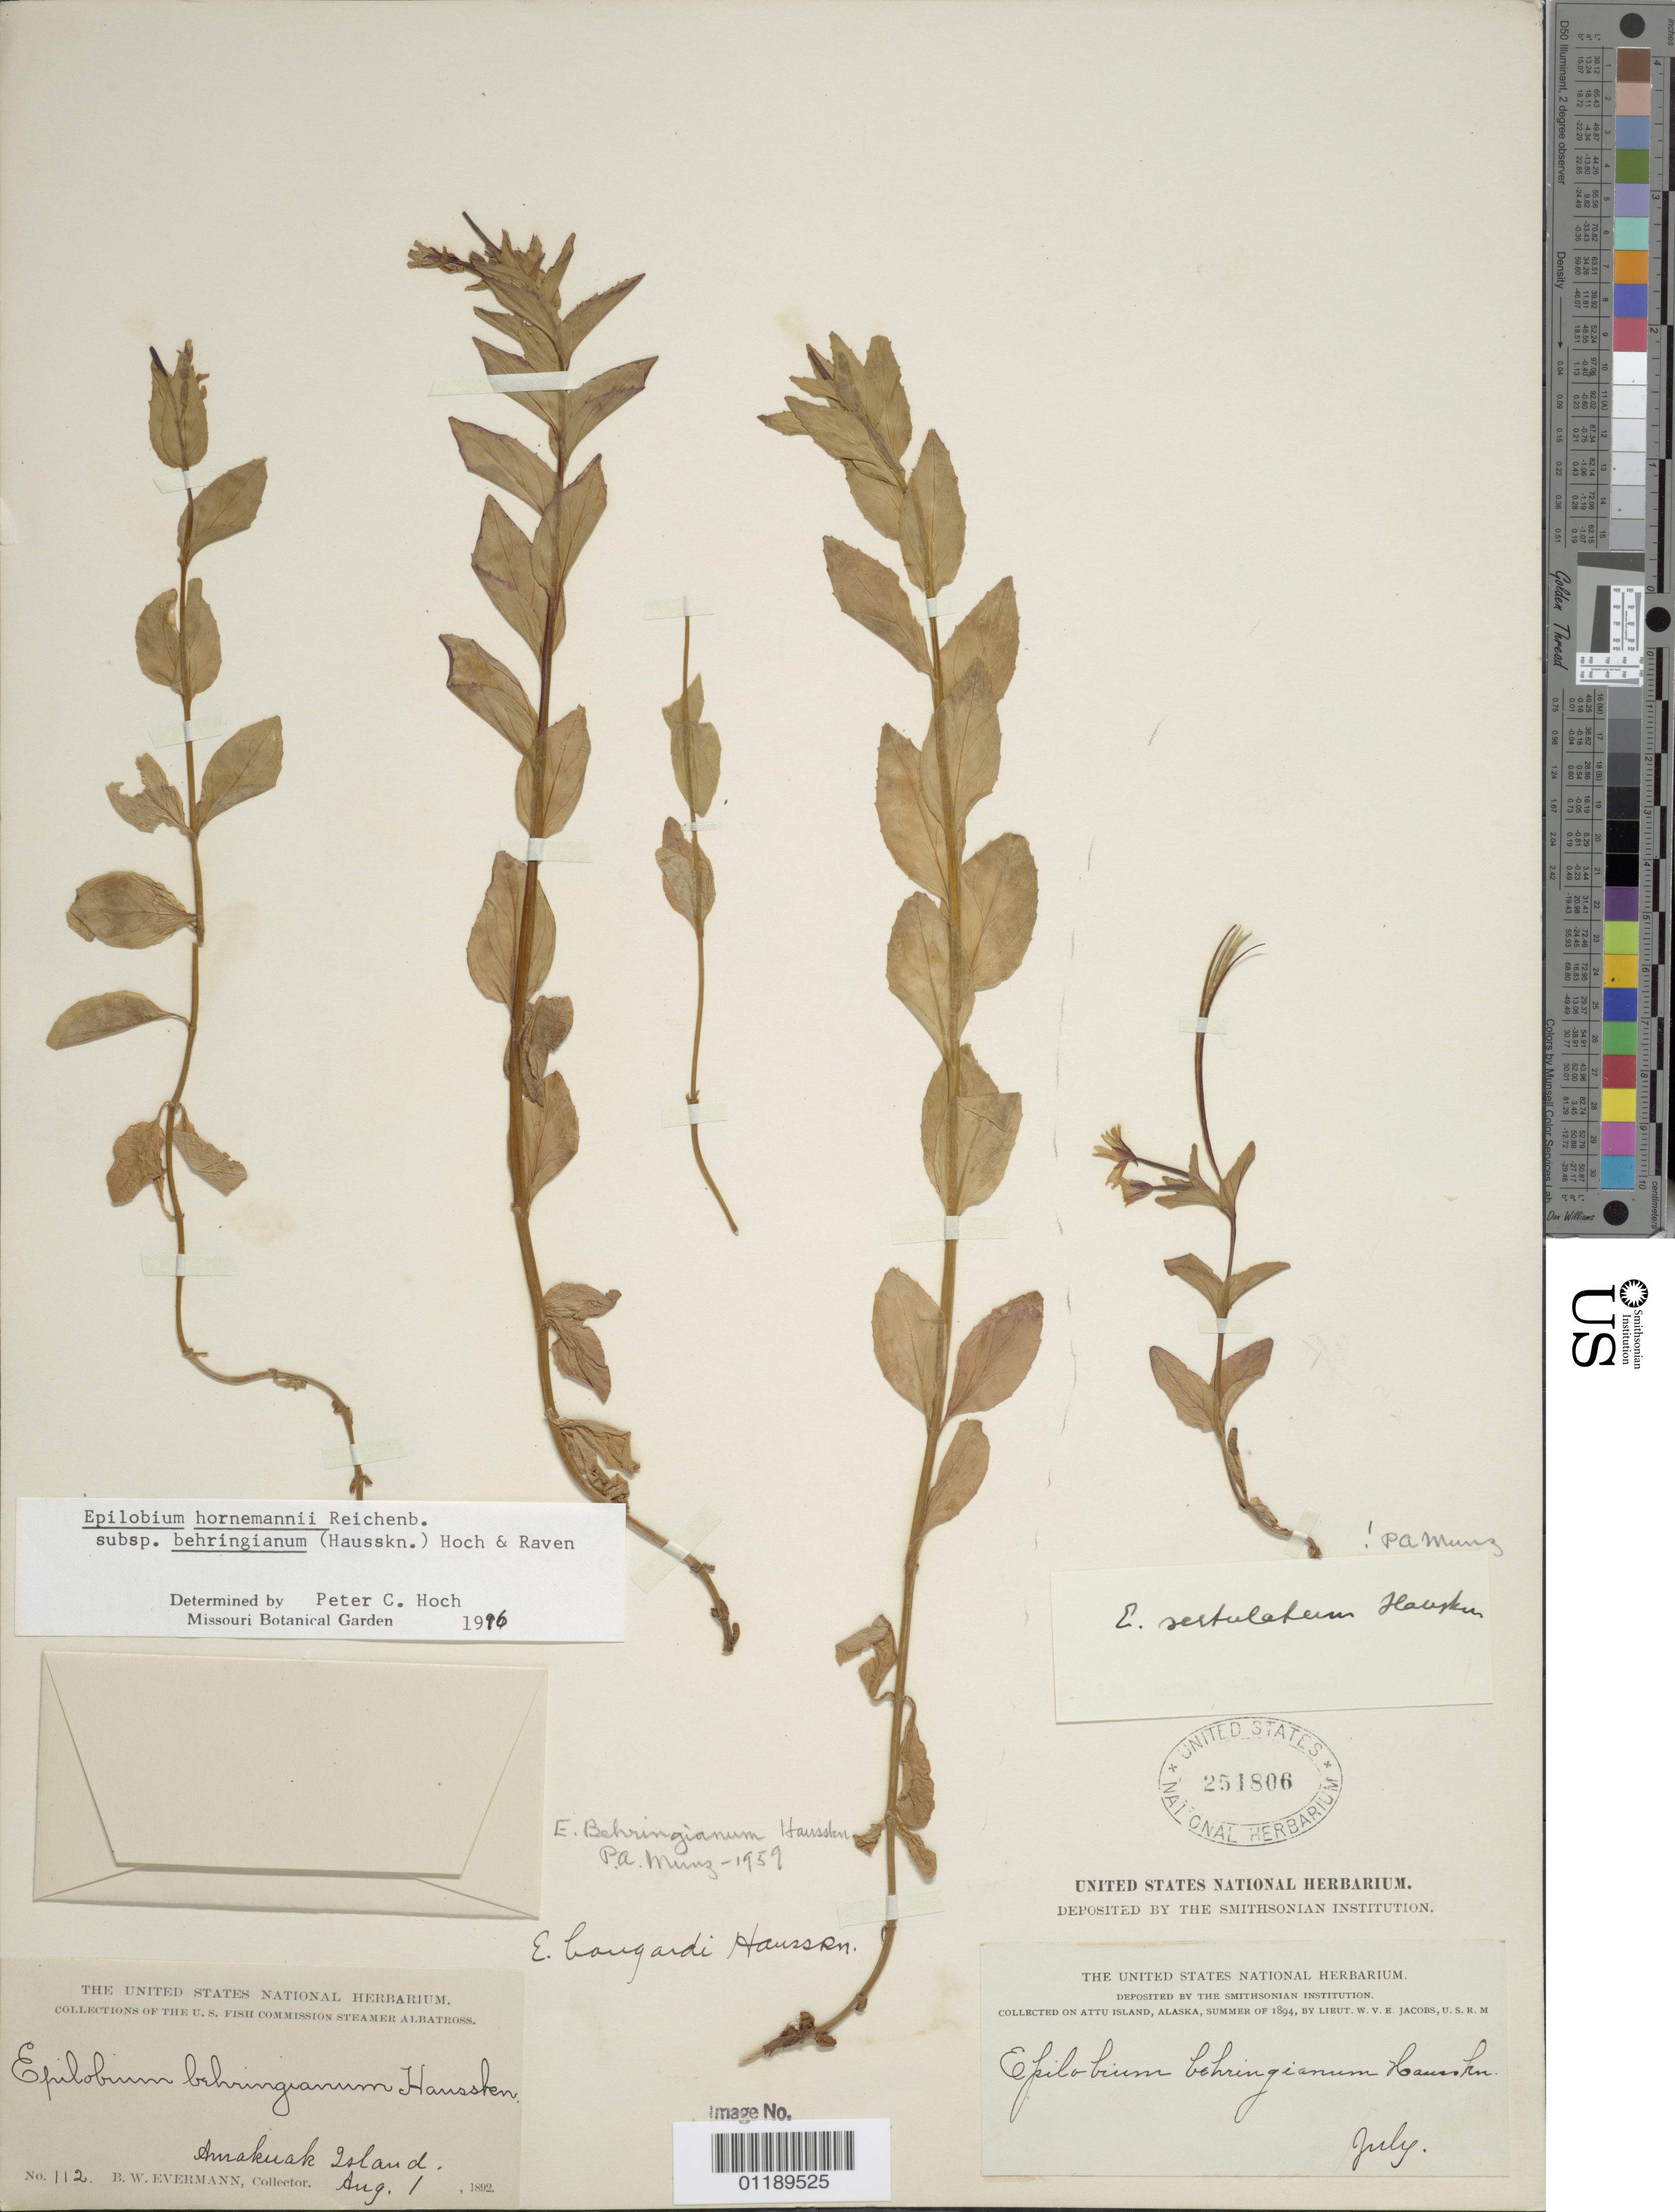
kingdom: Plantae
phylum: Tracheophyta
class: Magnoliopsida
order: Myrtales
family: Onagraceae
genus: Epilobium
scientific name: Epilobium hornemannii subsp. behringianum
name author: (Hausskn.) Hoch & P.H. Raven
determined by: Hoch, P. C.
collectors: B. W. Evermann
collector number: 112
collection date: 1892-08-02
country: United States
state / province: Alaska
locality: Amakuak Island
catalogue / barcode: US 251806